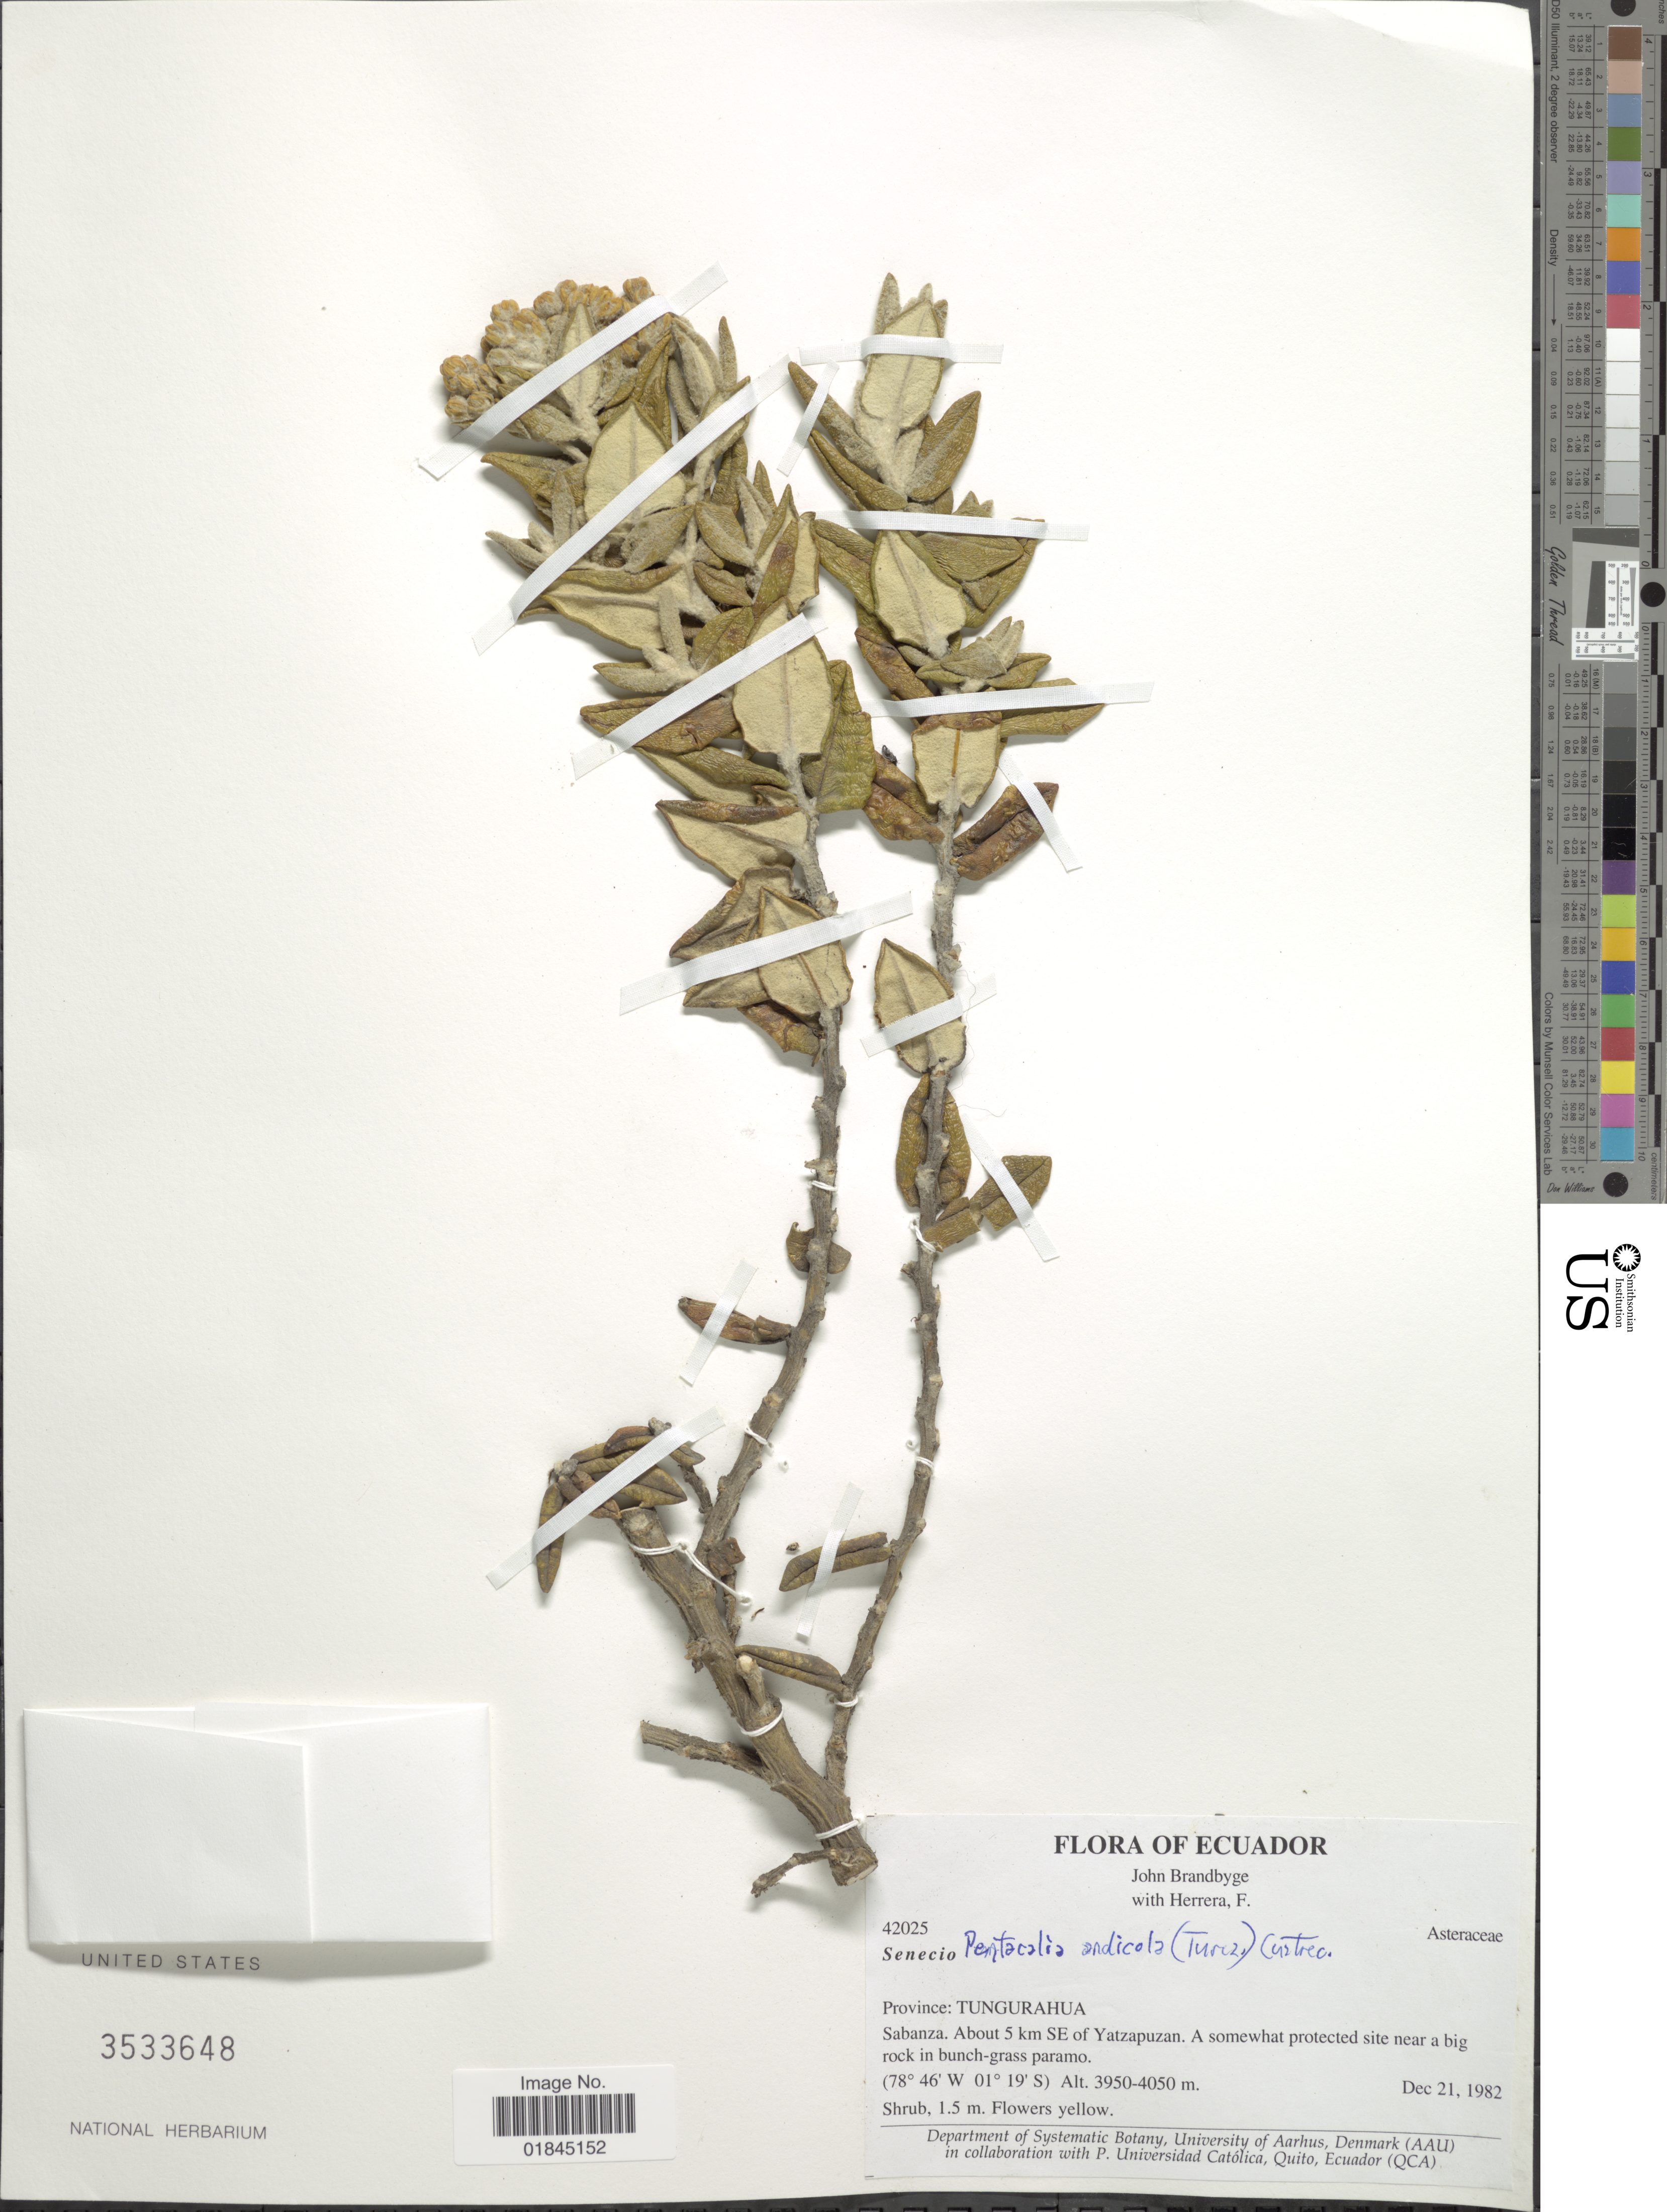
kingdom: Plantae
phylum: Tracheophyta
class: Magnoliopsida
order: Asterales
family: Asteraceae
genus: Pentacalia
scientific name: Pentacalia andicola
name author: (Turcz.) Cuatrec.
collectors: J. Brandbyge & F. Herrera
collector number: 42025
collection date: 1982-12-21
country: Ecuador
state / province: Tungurahua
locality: Province: Tungurahua. Sabanza. About 5 km SE of Yatzapuzan.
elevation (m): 3950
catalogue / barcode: US 3533648